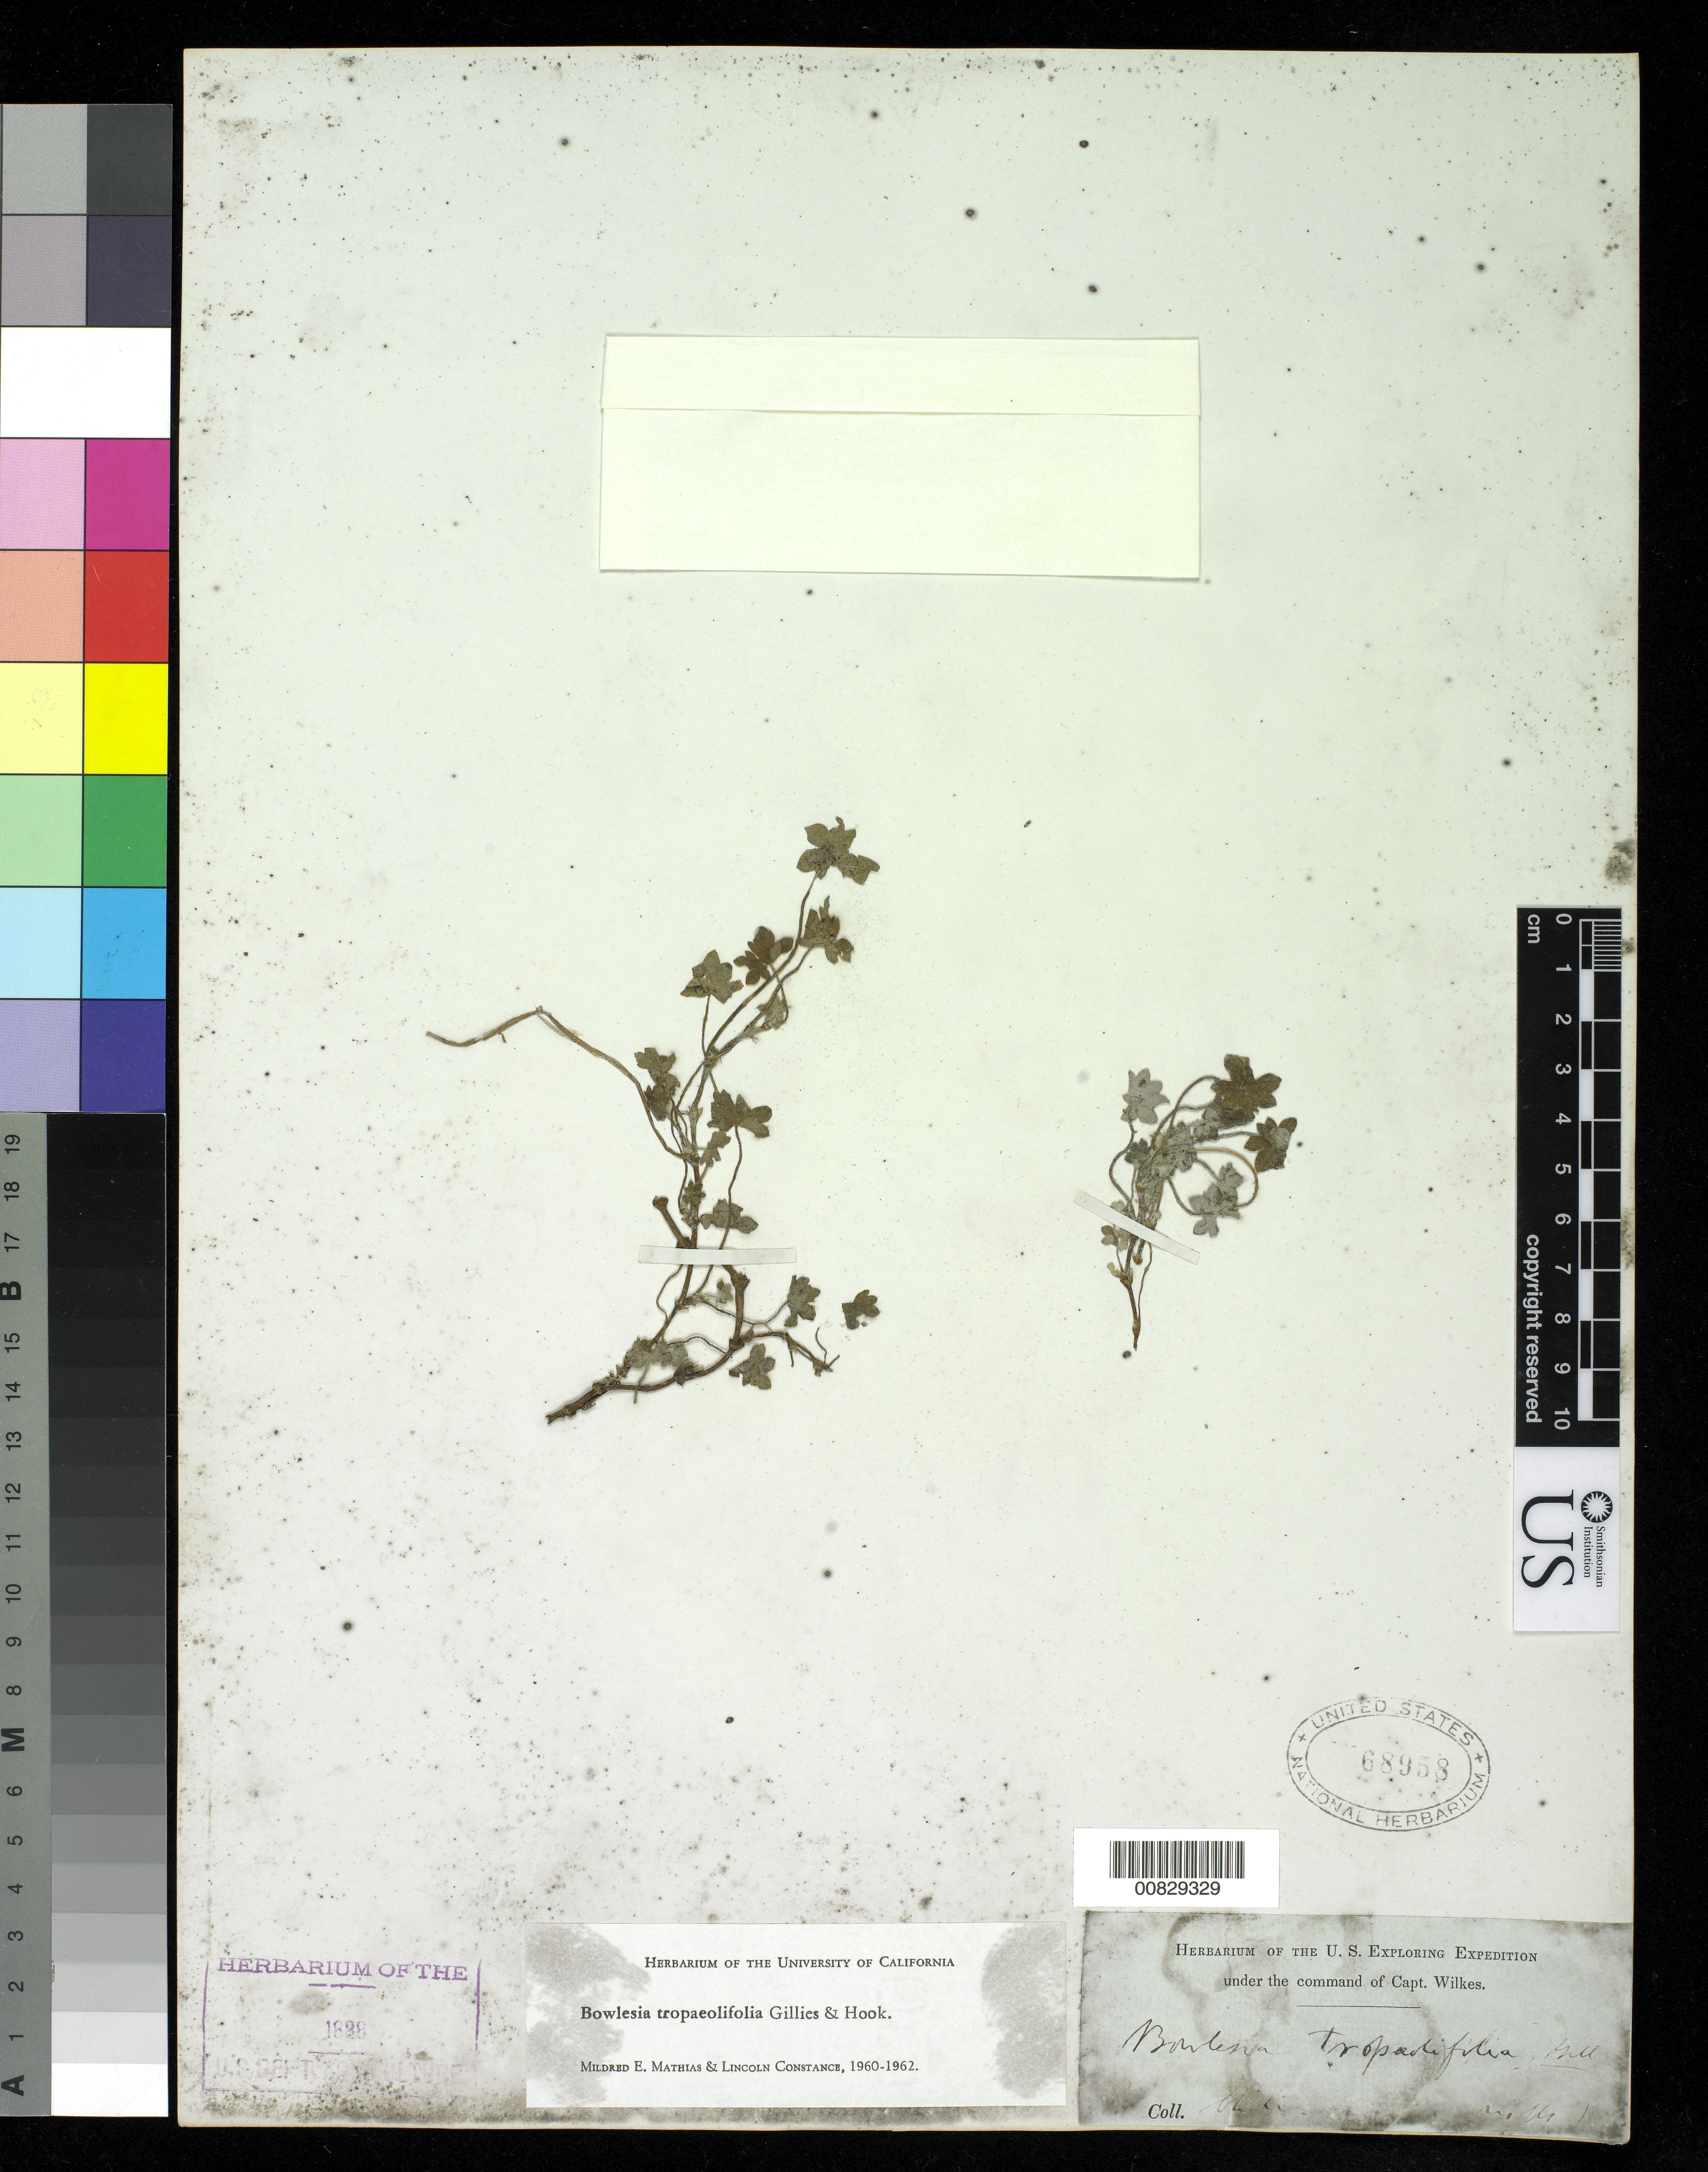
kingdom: Plantae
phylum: Tracheophyta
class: Magnoliopsida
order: Apiales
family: Apiaceae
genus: Bowlesia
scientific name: Bowlesia tropaeolifolia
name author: J.M. Gillet & Hook.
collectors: Wilkes Explor. Exped.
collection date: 1838/1842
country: Chile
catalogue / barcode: US 68958